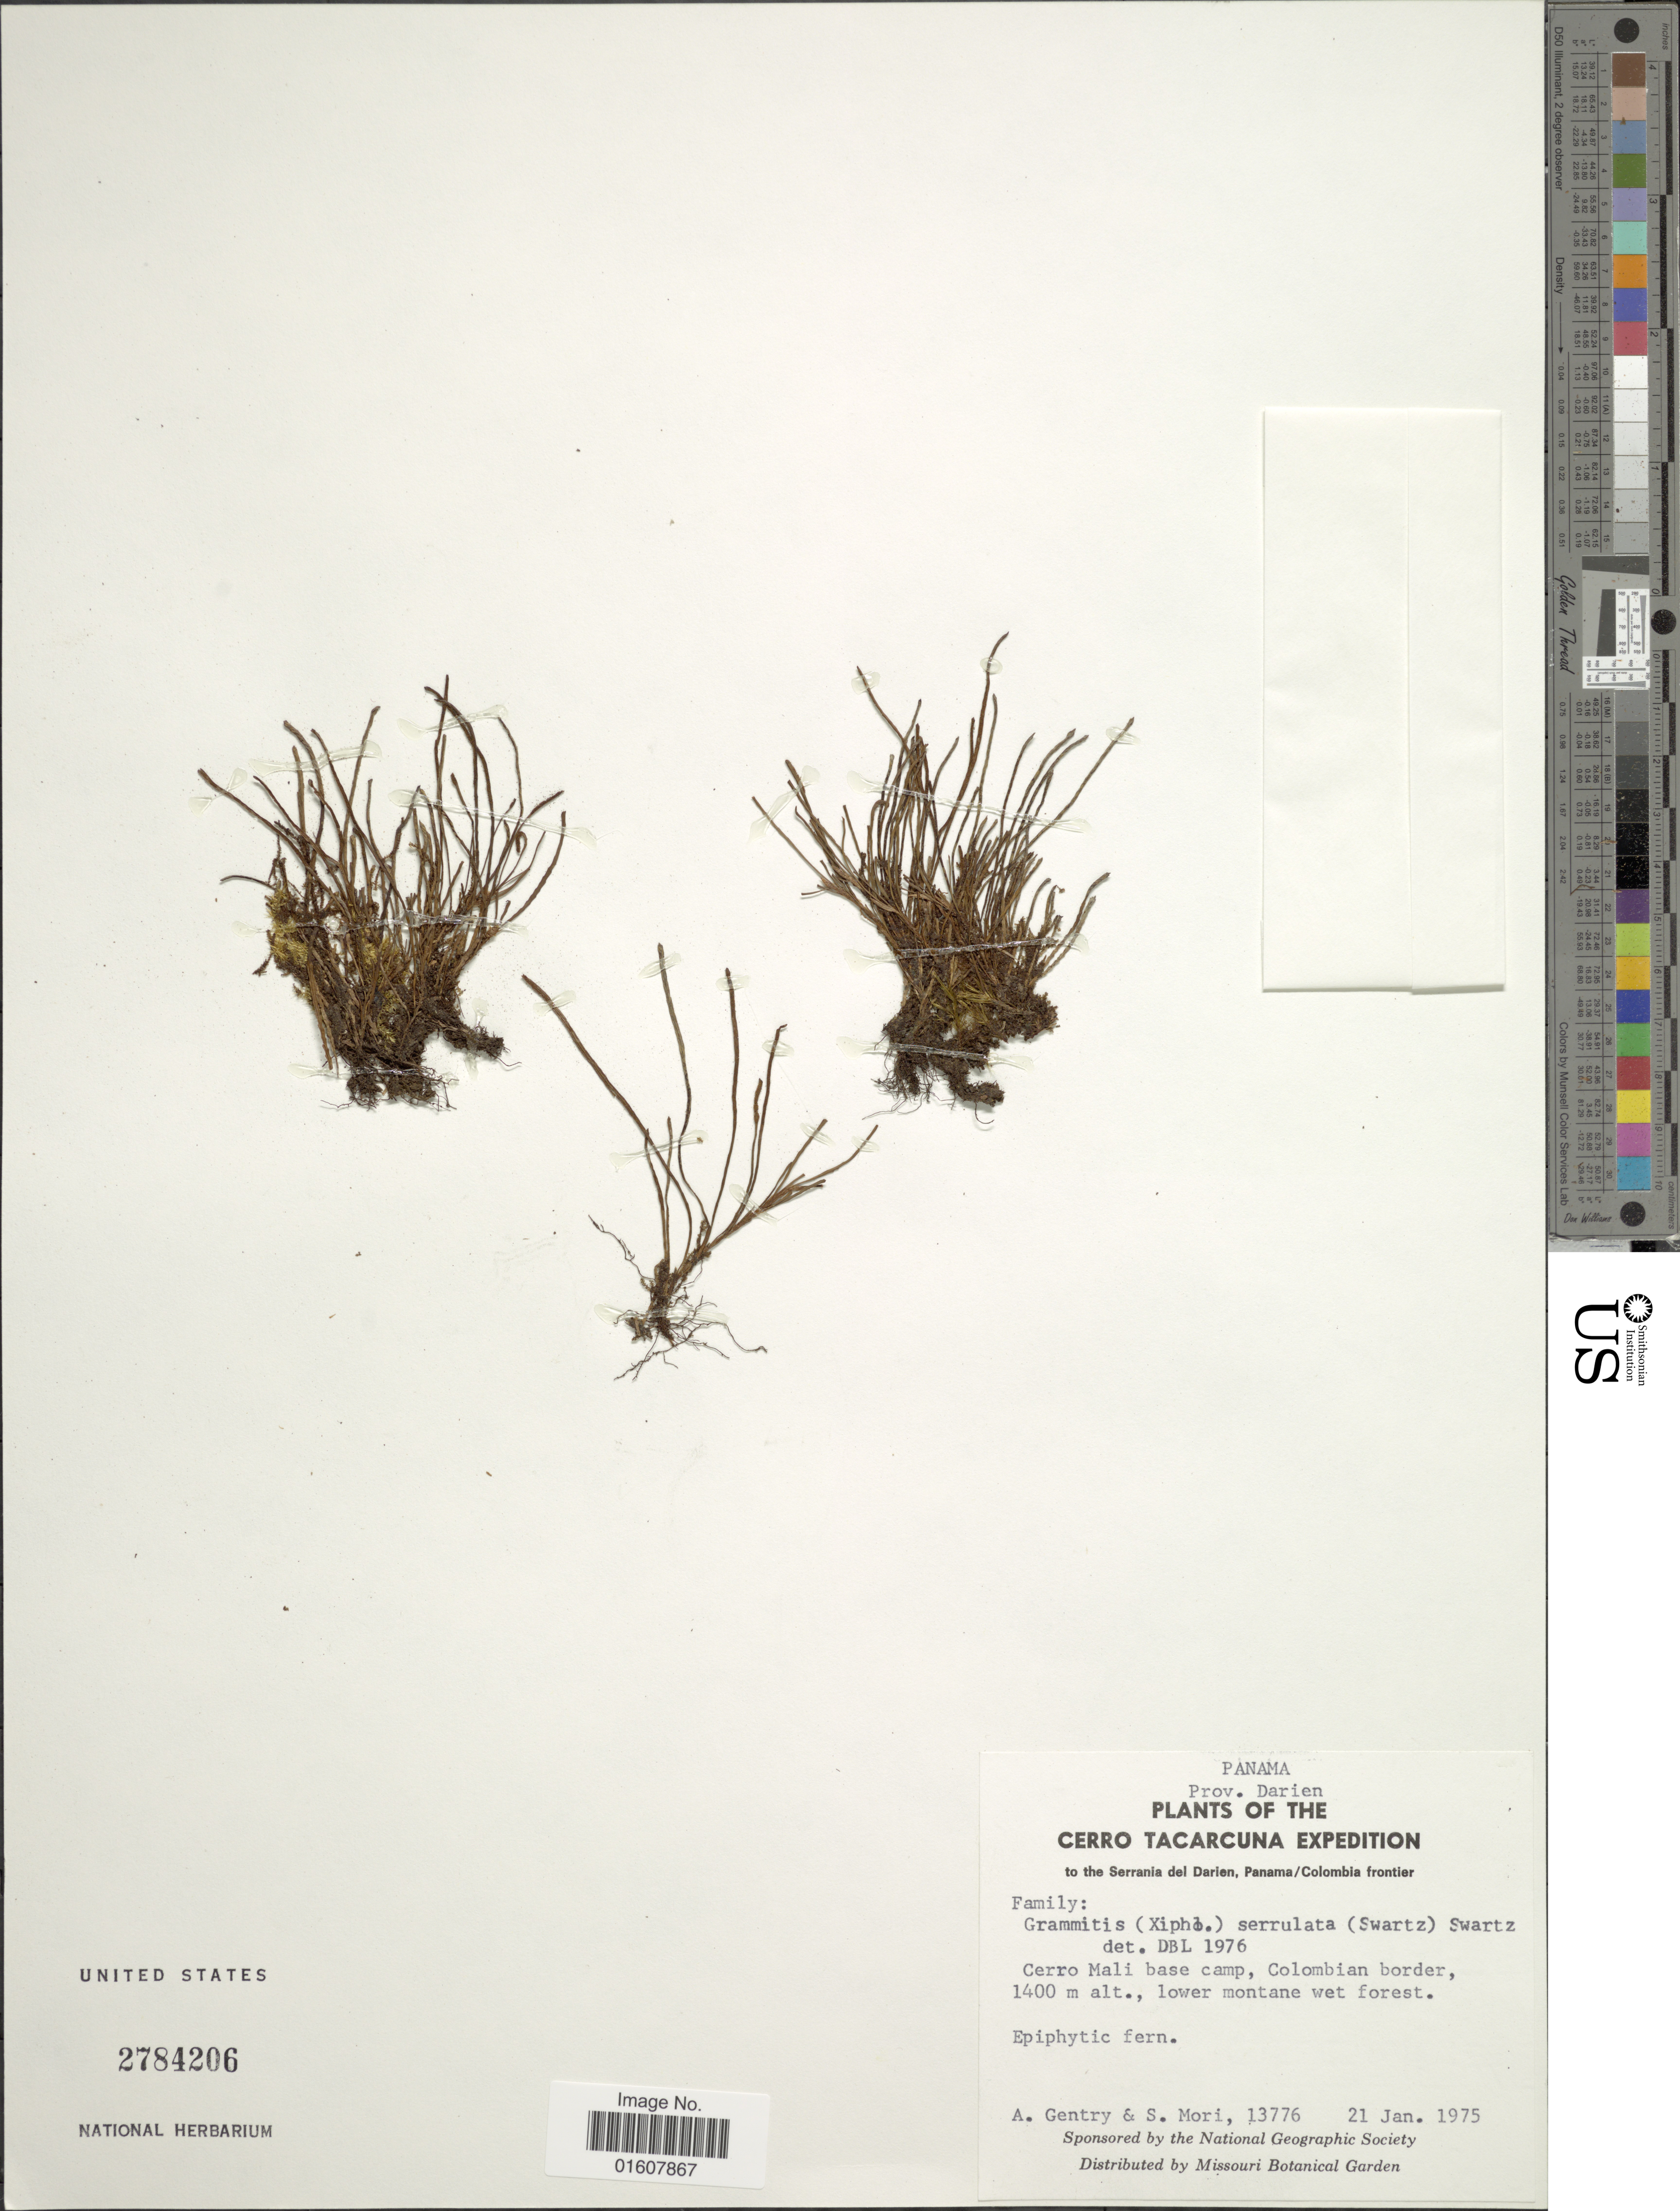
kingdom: Plantae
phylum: Tracheophyta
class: Polypodiopsida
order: Polypodiales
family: Polypodiaceae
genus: Cochlidium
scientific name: Cochlidium serrulatum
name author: (Sw.) L.E. Bishop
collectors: A. H. Gentry & S. Mori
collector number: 13776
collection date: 1975-01-21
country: Panama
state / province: Darién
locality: Cerro Malu base camp, Colombian border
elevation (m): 1400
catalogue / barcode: US 2784206